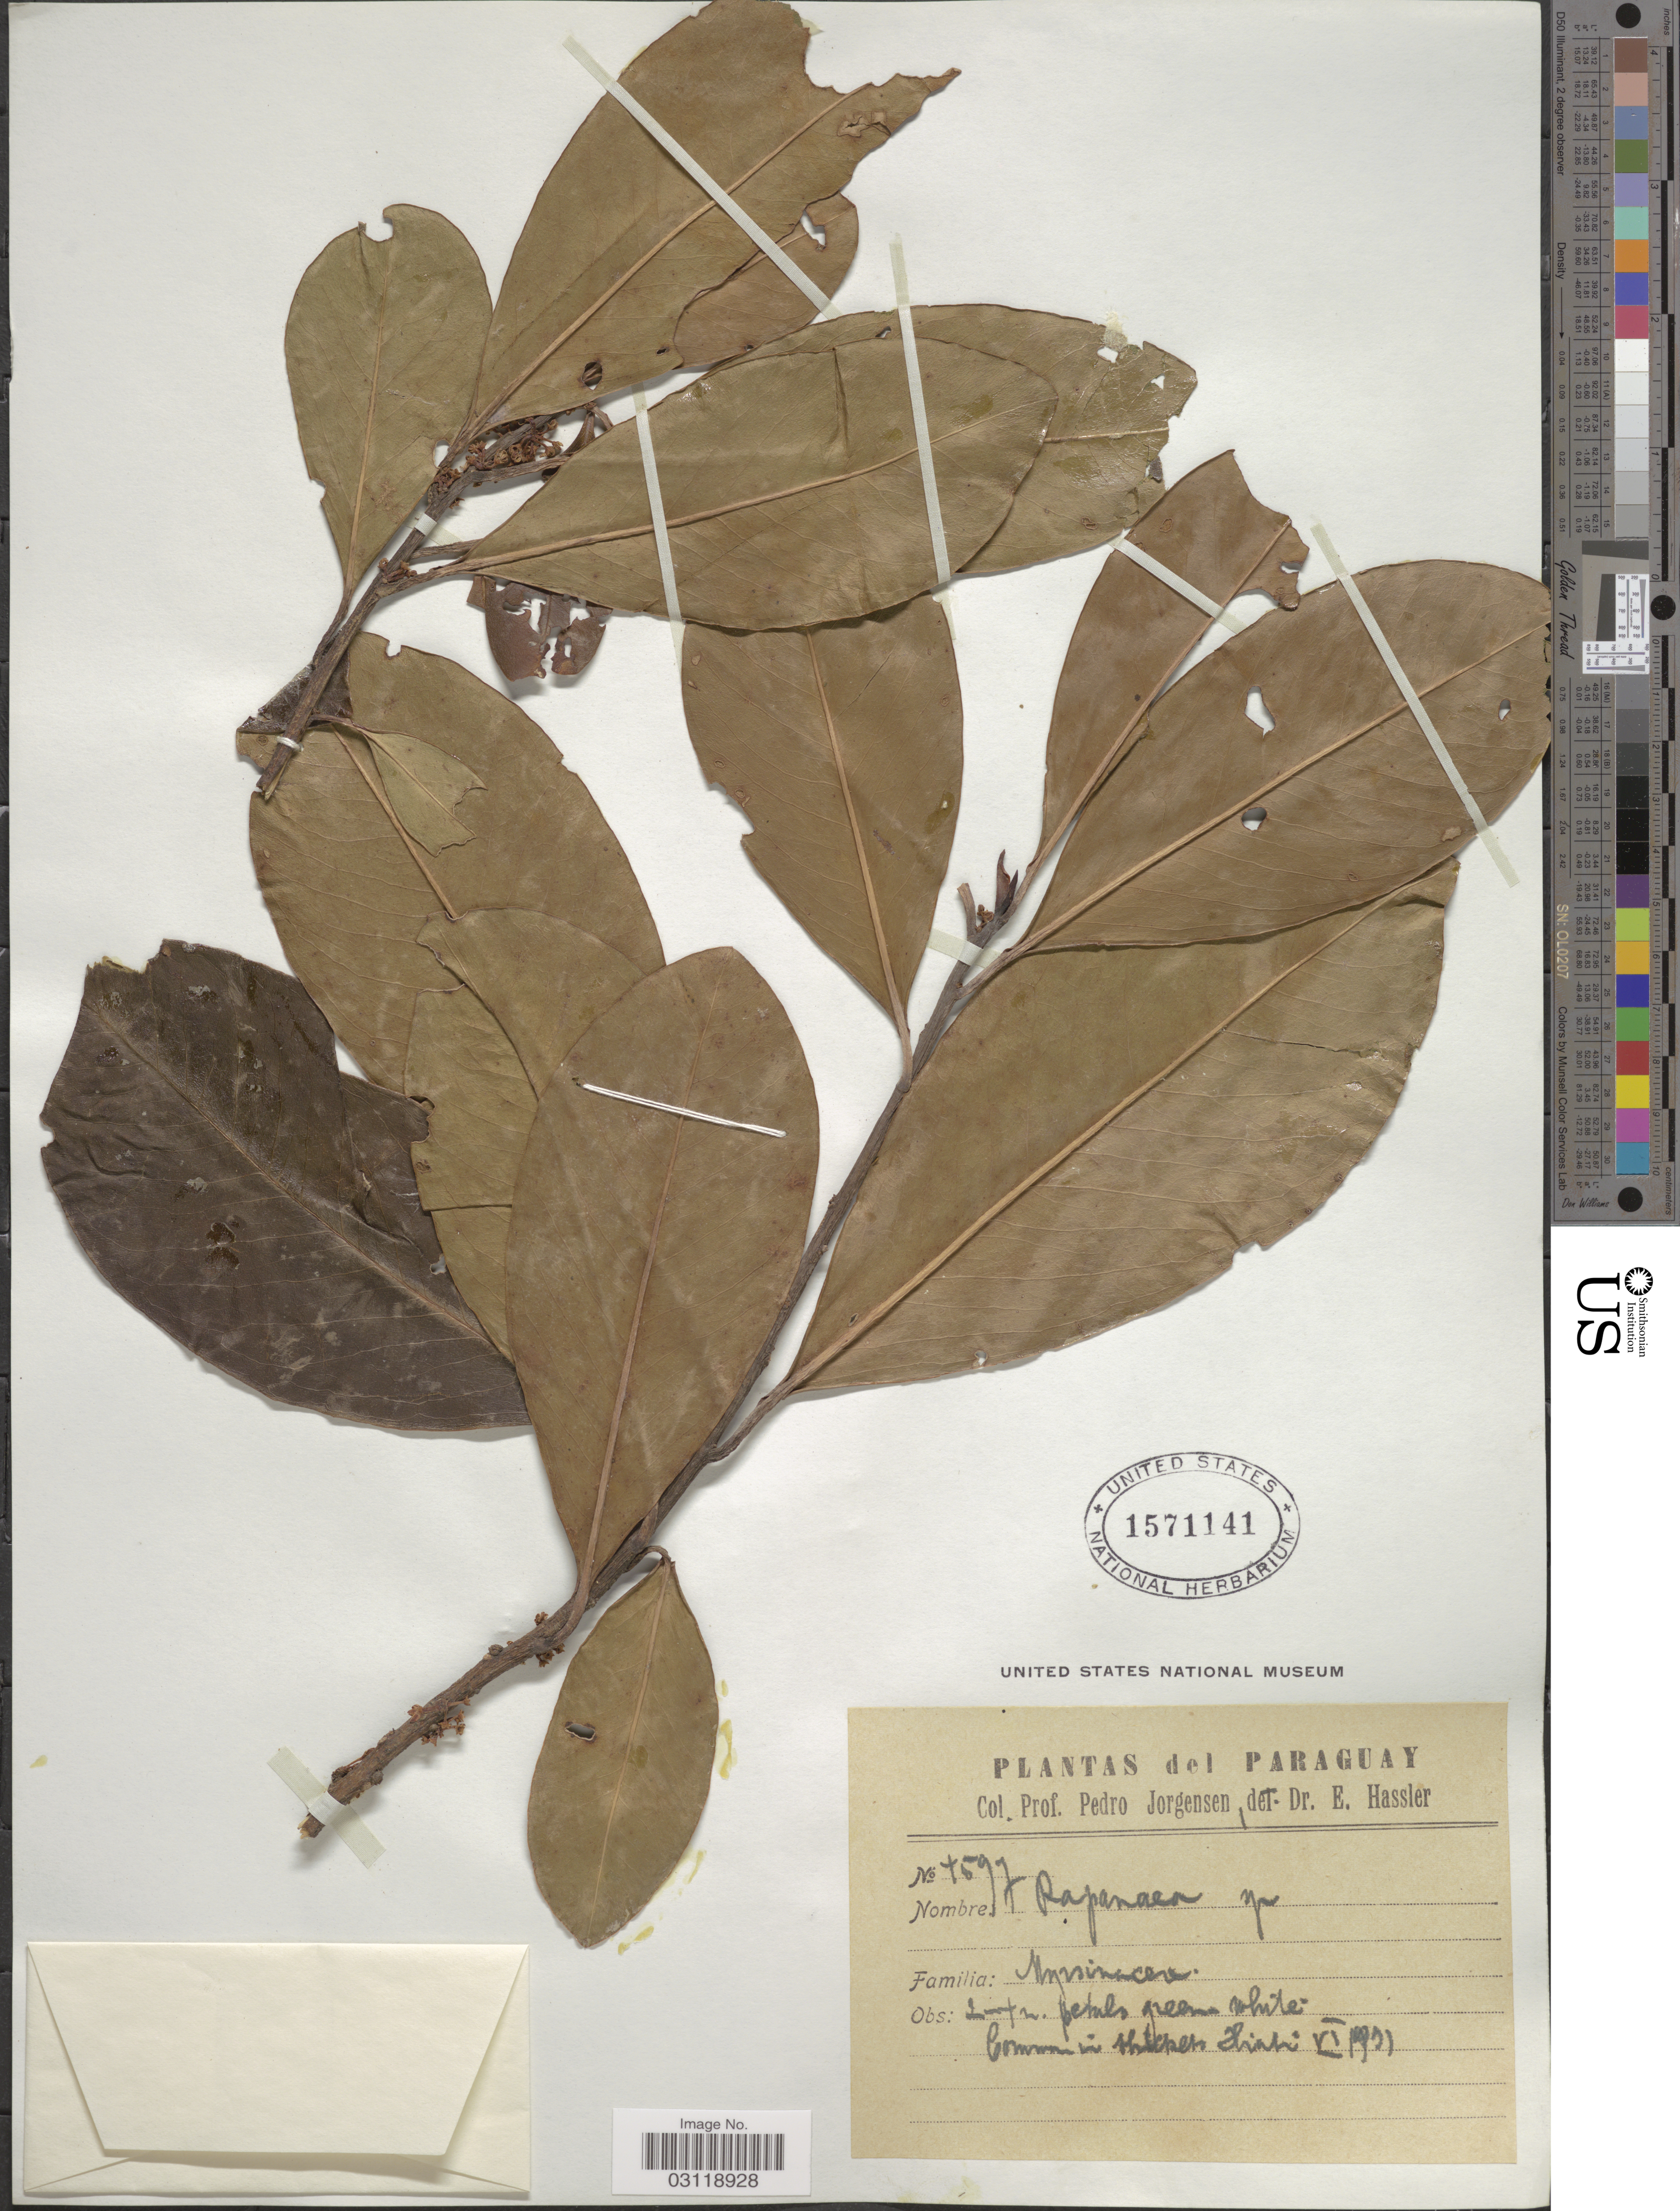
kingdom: Plantae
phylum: Tracheophyta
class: Magnoliopsida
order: Ericales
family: Primulaceae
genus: Rapanea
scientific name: Rapanea sp.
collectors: P. Jörgensen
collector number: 4597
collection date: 1931-06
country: Paraguay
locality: Hiati.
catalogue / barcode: US 1571141